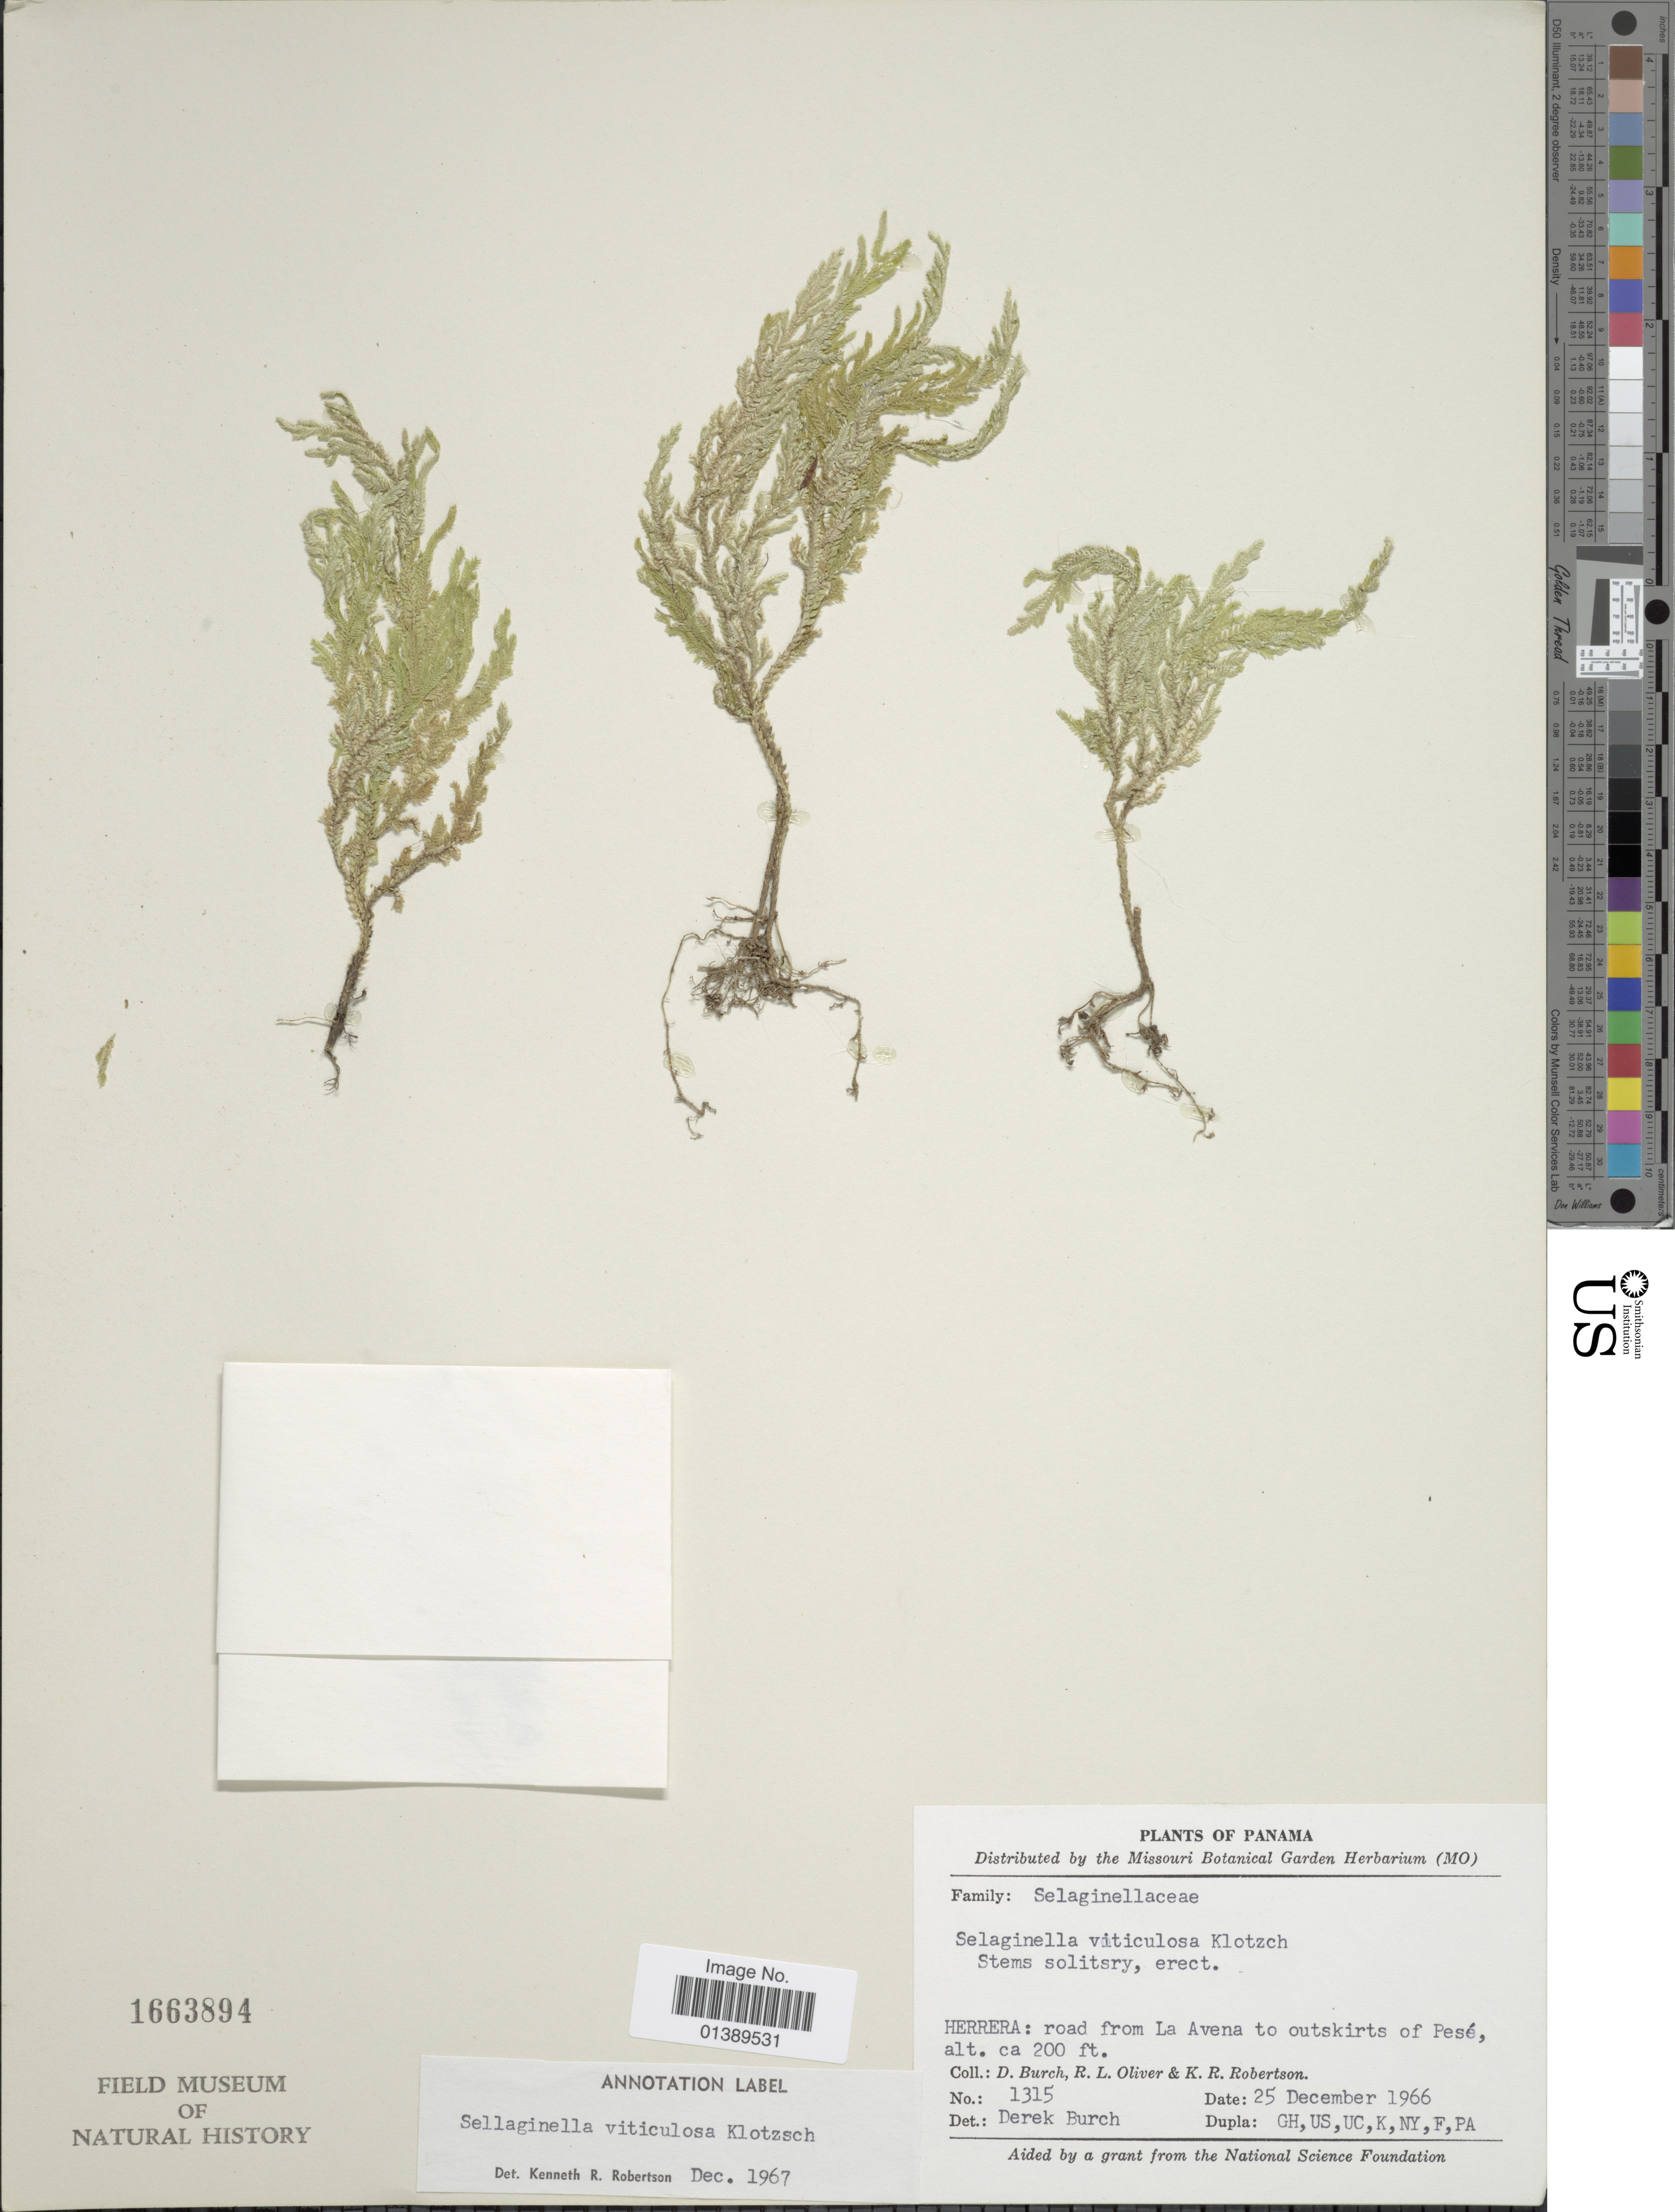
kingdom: Plantae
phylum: Tracheophyta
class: Lycopodiopsida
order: Selaginellales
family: Selaginellaceae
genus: Selaginella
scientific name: Selaginella viticulosa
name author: Klotzsch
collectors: D. Burch, R. Oliver & K. Robertson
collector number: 1315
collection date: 1966-12-25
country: Panama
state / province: Herrera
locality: Road from La Avena to outskirt of Pesé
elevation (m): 61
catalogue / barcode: US 1663894